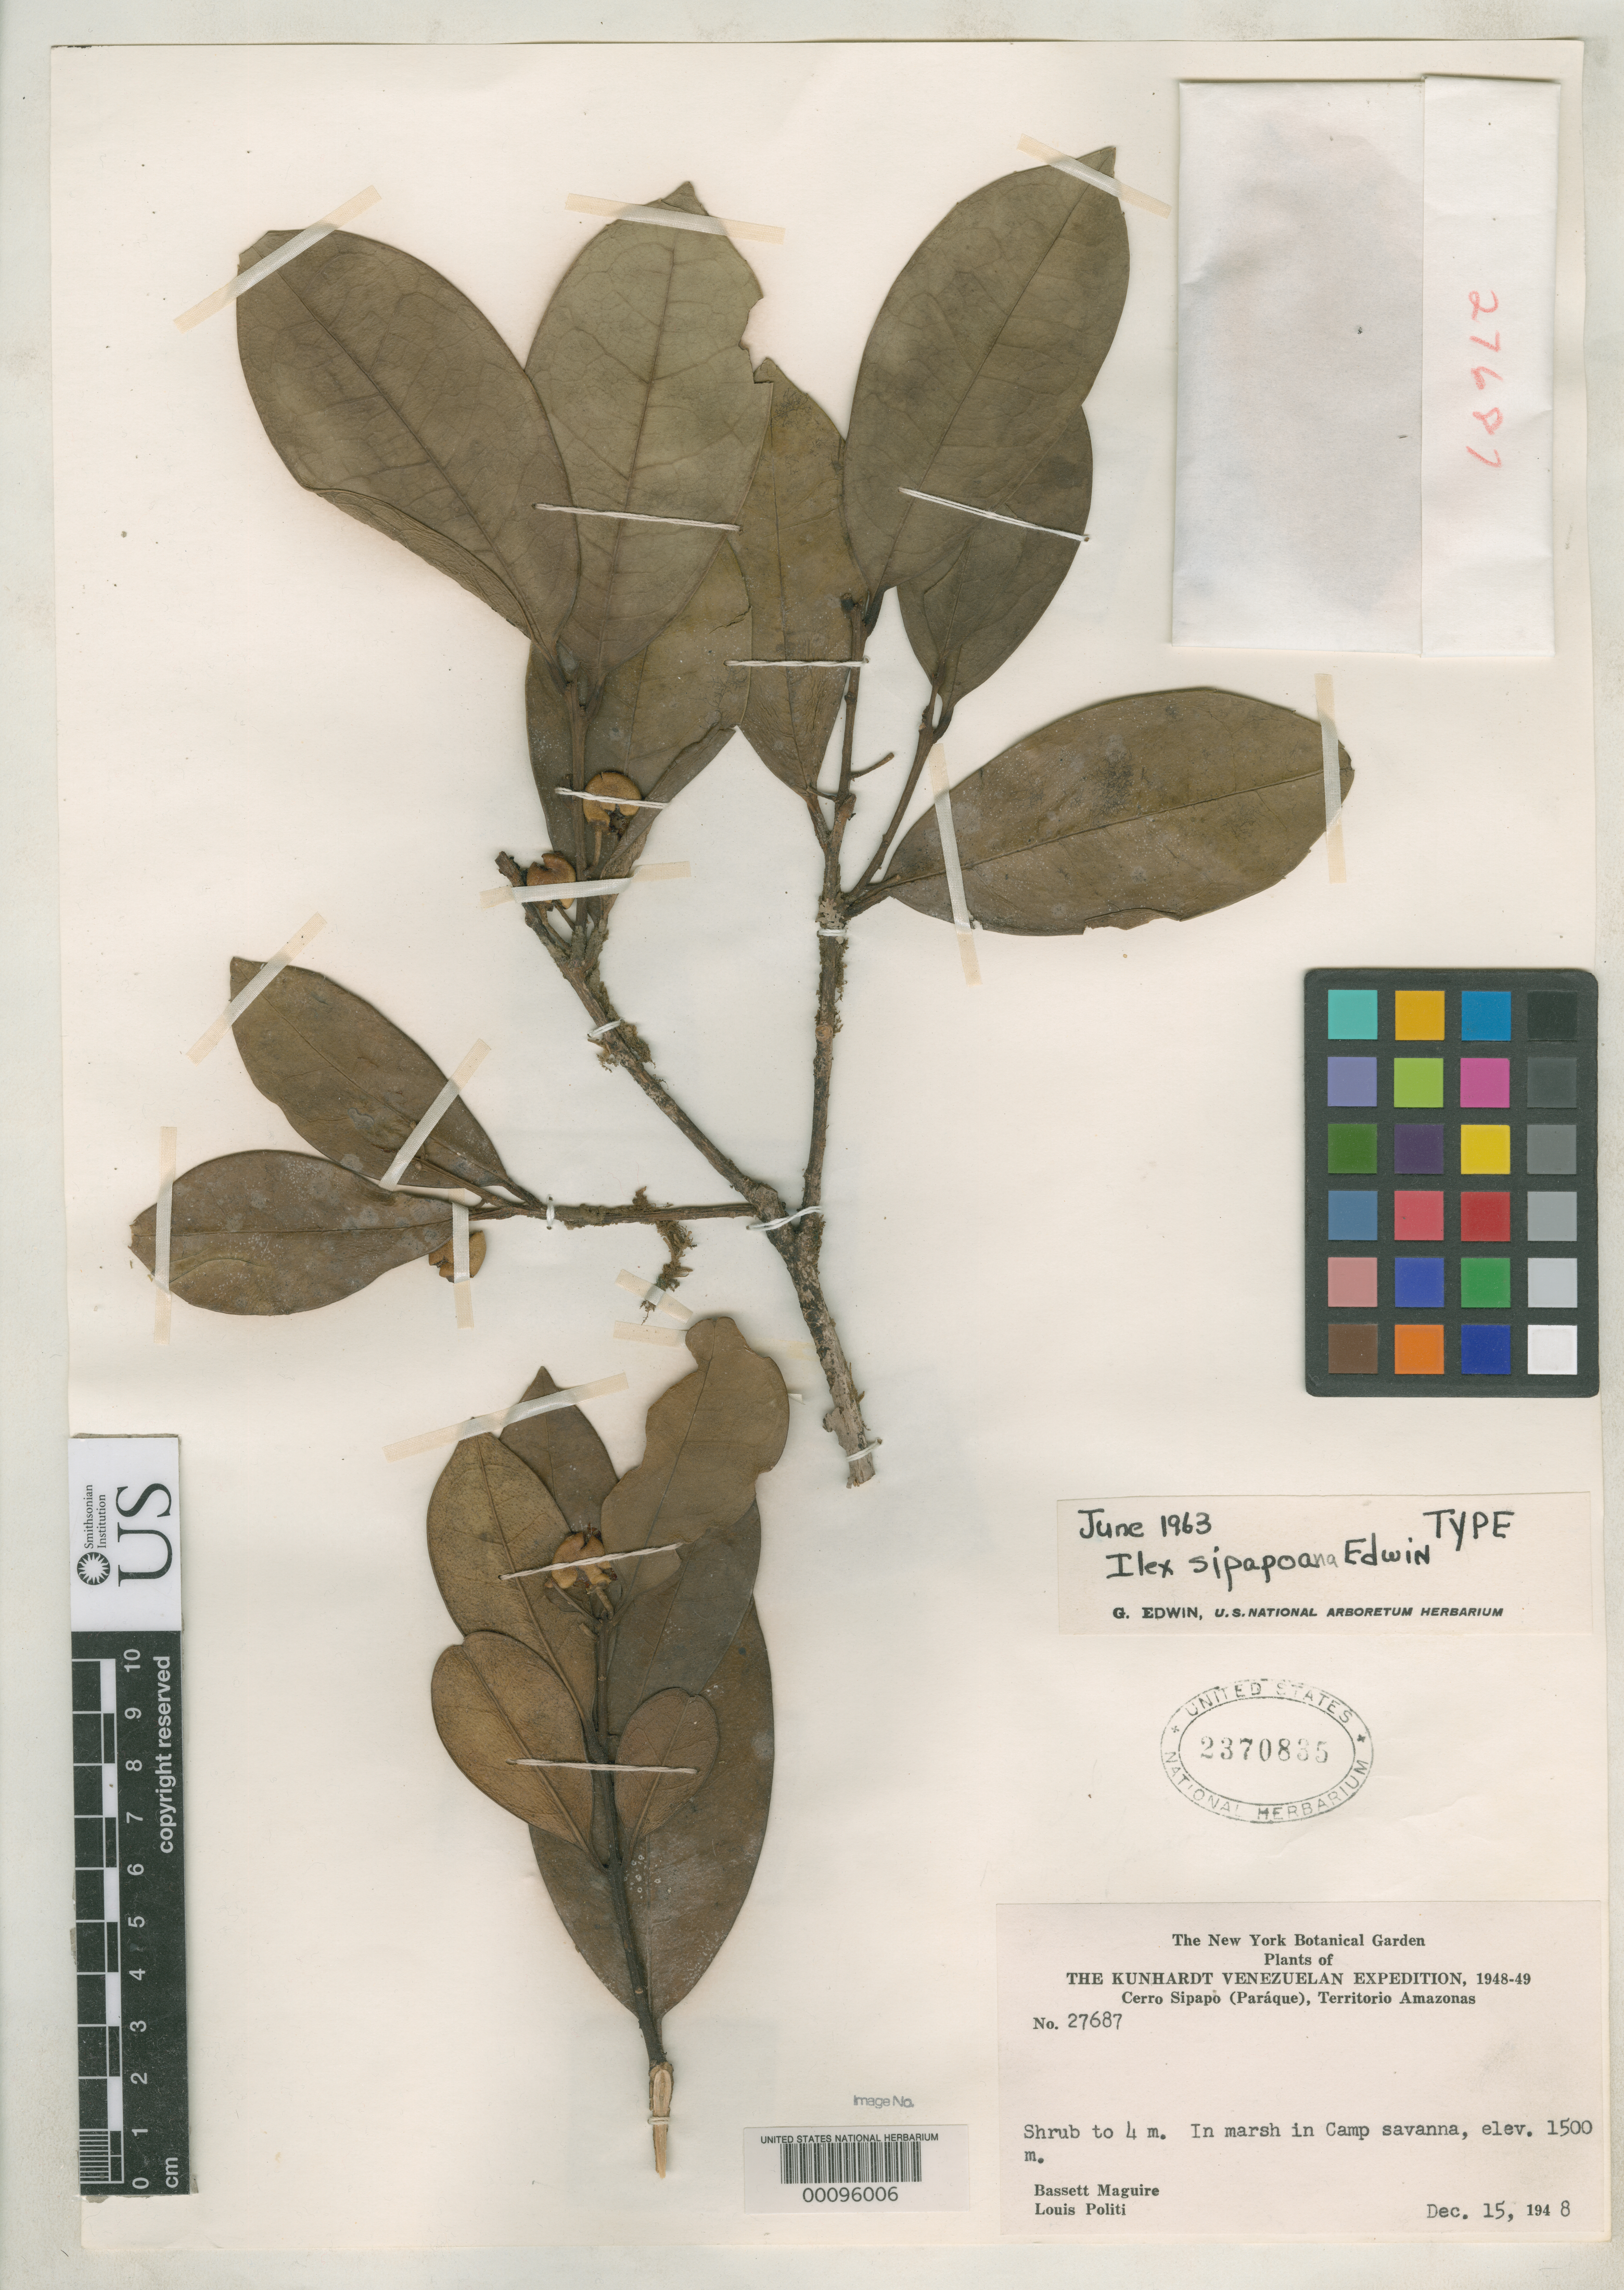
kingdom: Plantae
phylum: Tracheophyta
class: Magnoliopsida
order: Aquifoliales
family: Aquifoliaceae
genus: Ilex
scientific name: Ilex sipapoana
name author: Edwin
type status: Holotype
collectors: B. Maguire & L. Politi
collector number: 27687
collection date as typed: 15 Dec 1948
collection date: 1948-12-15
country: Venezuela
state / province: Amazonas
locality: Cerro Sipapo.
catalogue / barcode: US 2370835